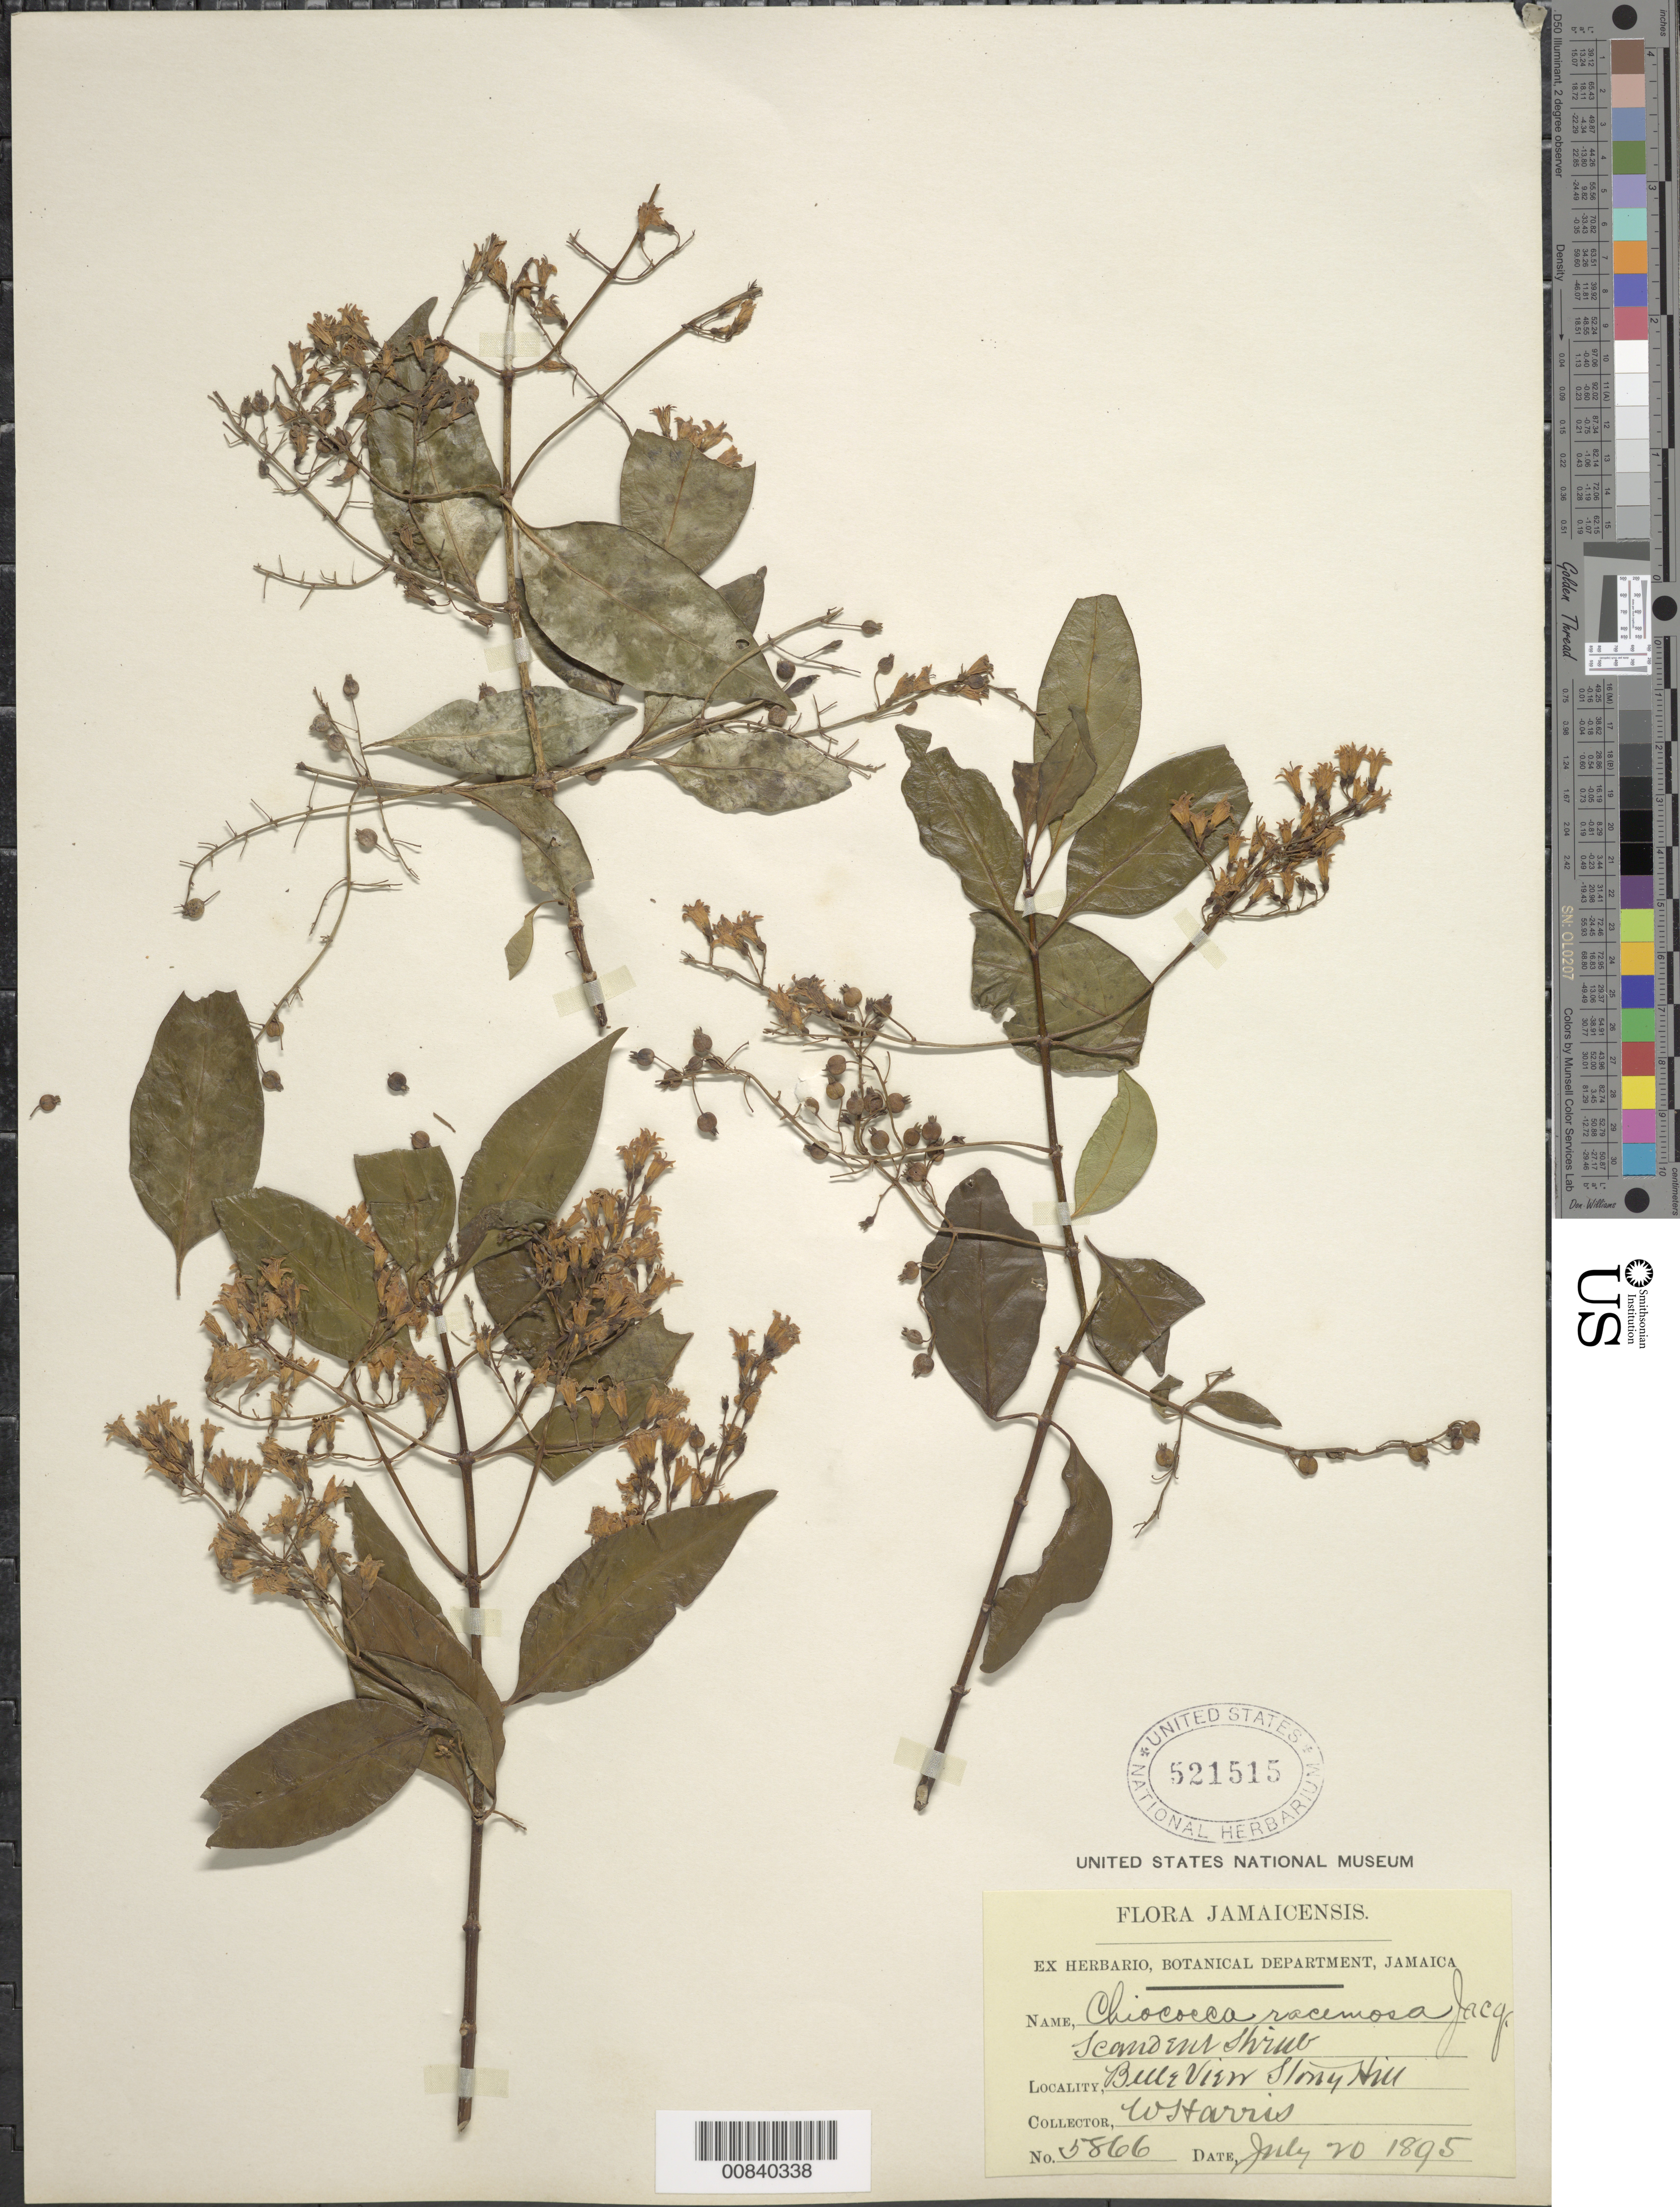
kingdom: Plantae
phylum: Tracheophyta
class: Magnoliopsida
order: Gentianales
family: Rubiaceae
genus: Chiococca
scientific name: Chiococca alba subsp. alba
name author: (L.) Hitchc.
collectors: W. H. Harris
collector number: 5866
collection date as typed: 20 Jul 1895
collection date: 1895-07-20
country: Jamaica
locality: Belle View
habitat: Stony hill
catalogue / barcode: US 521515